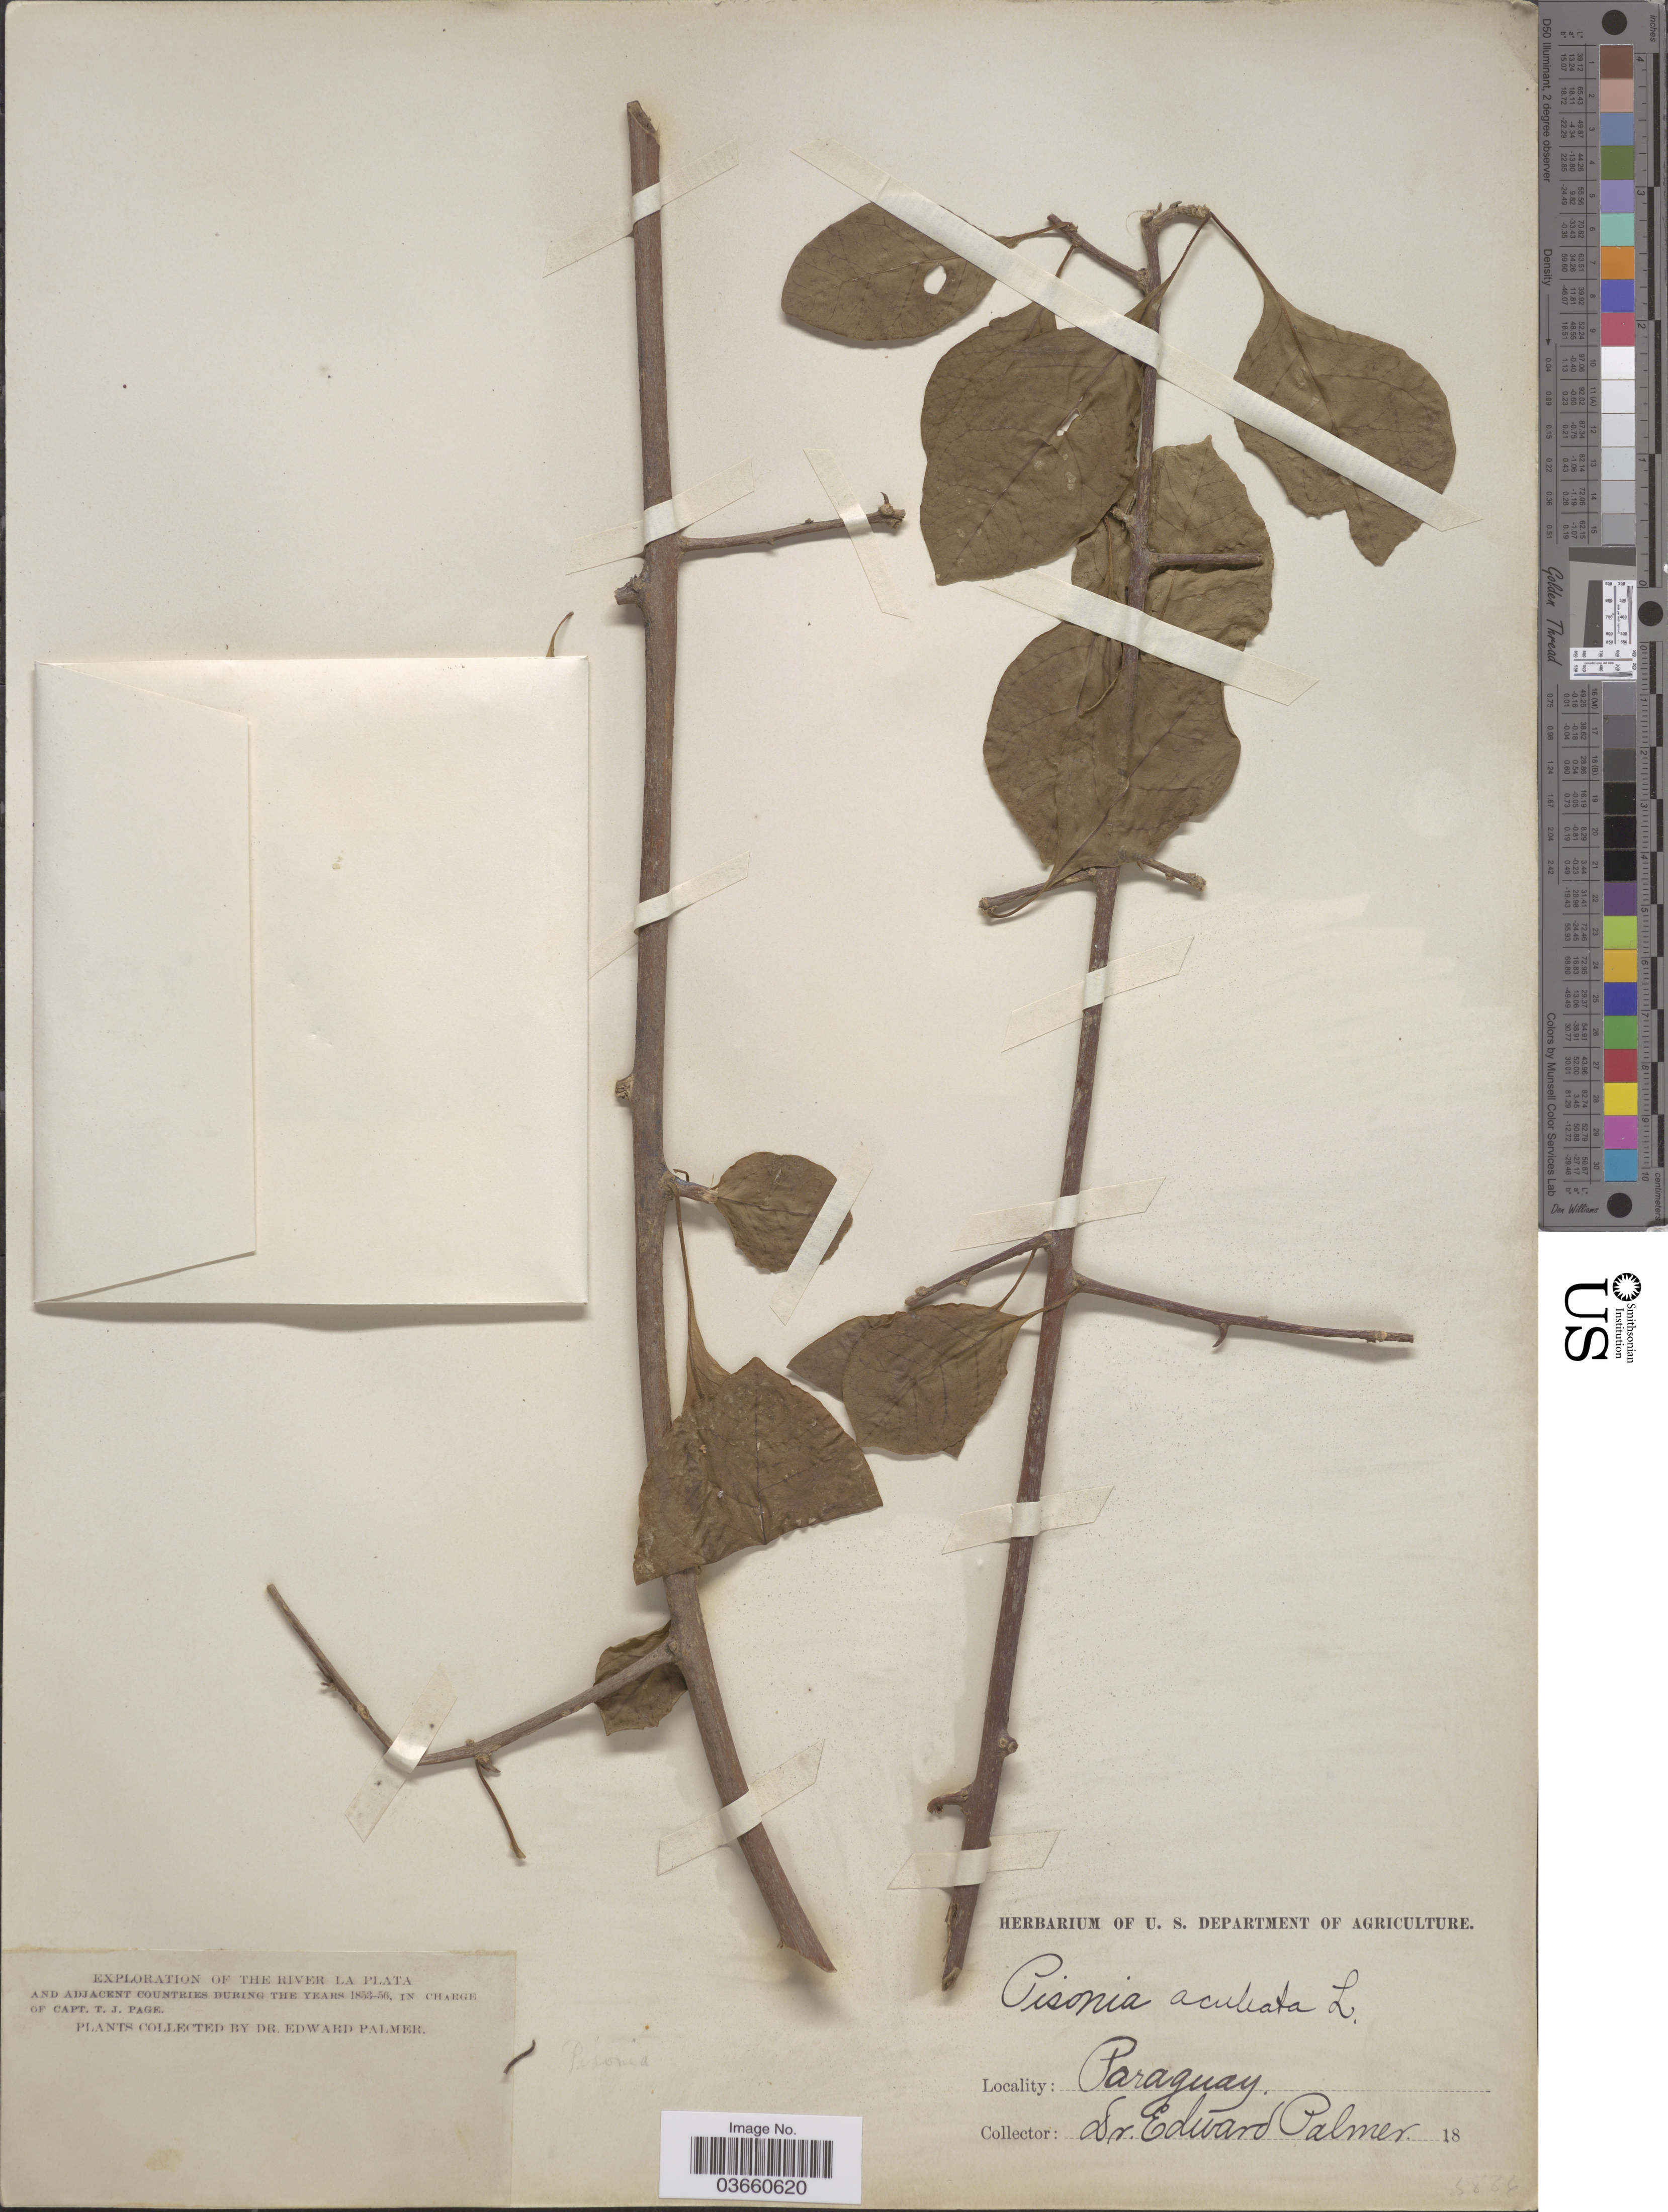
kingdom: Plantae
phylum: Tracheophyta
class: Magnoliopsida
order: Caryophyllales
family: Nyctaginaceae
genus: Pisonia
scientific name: Pisonia aculeata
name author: L.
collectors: E. Palmer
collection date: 1853/1856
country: Paraguay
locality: The River La Plata and adjacent countries.